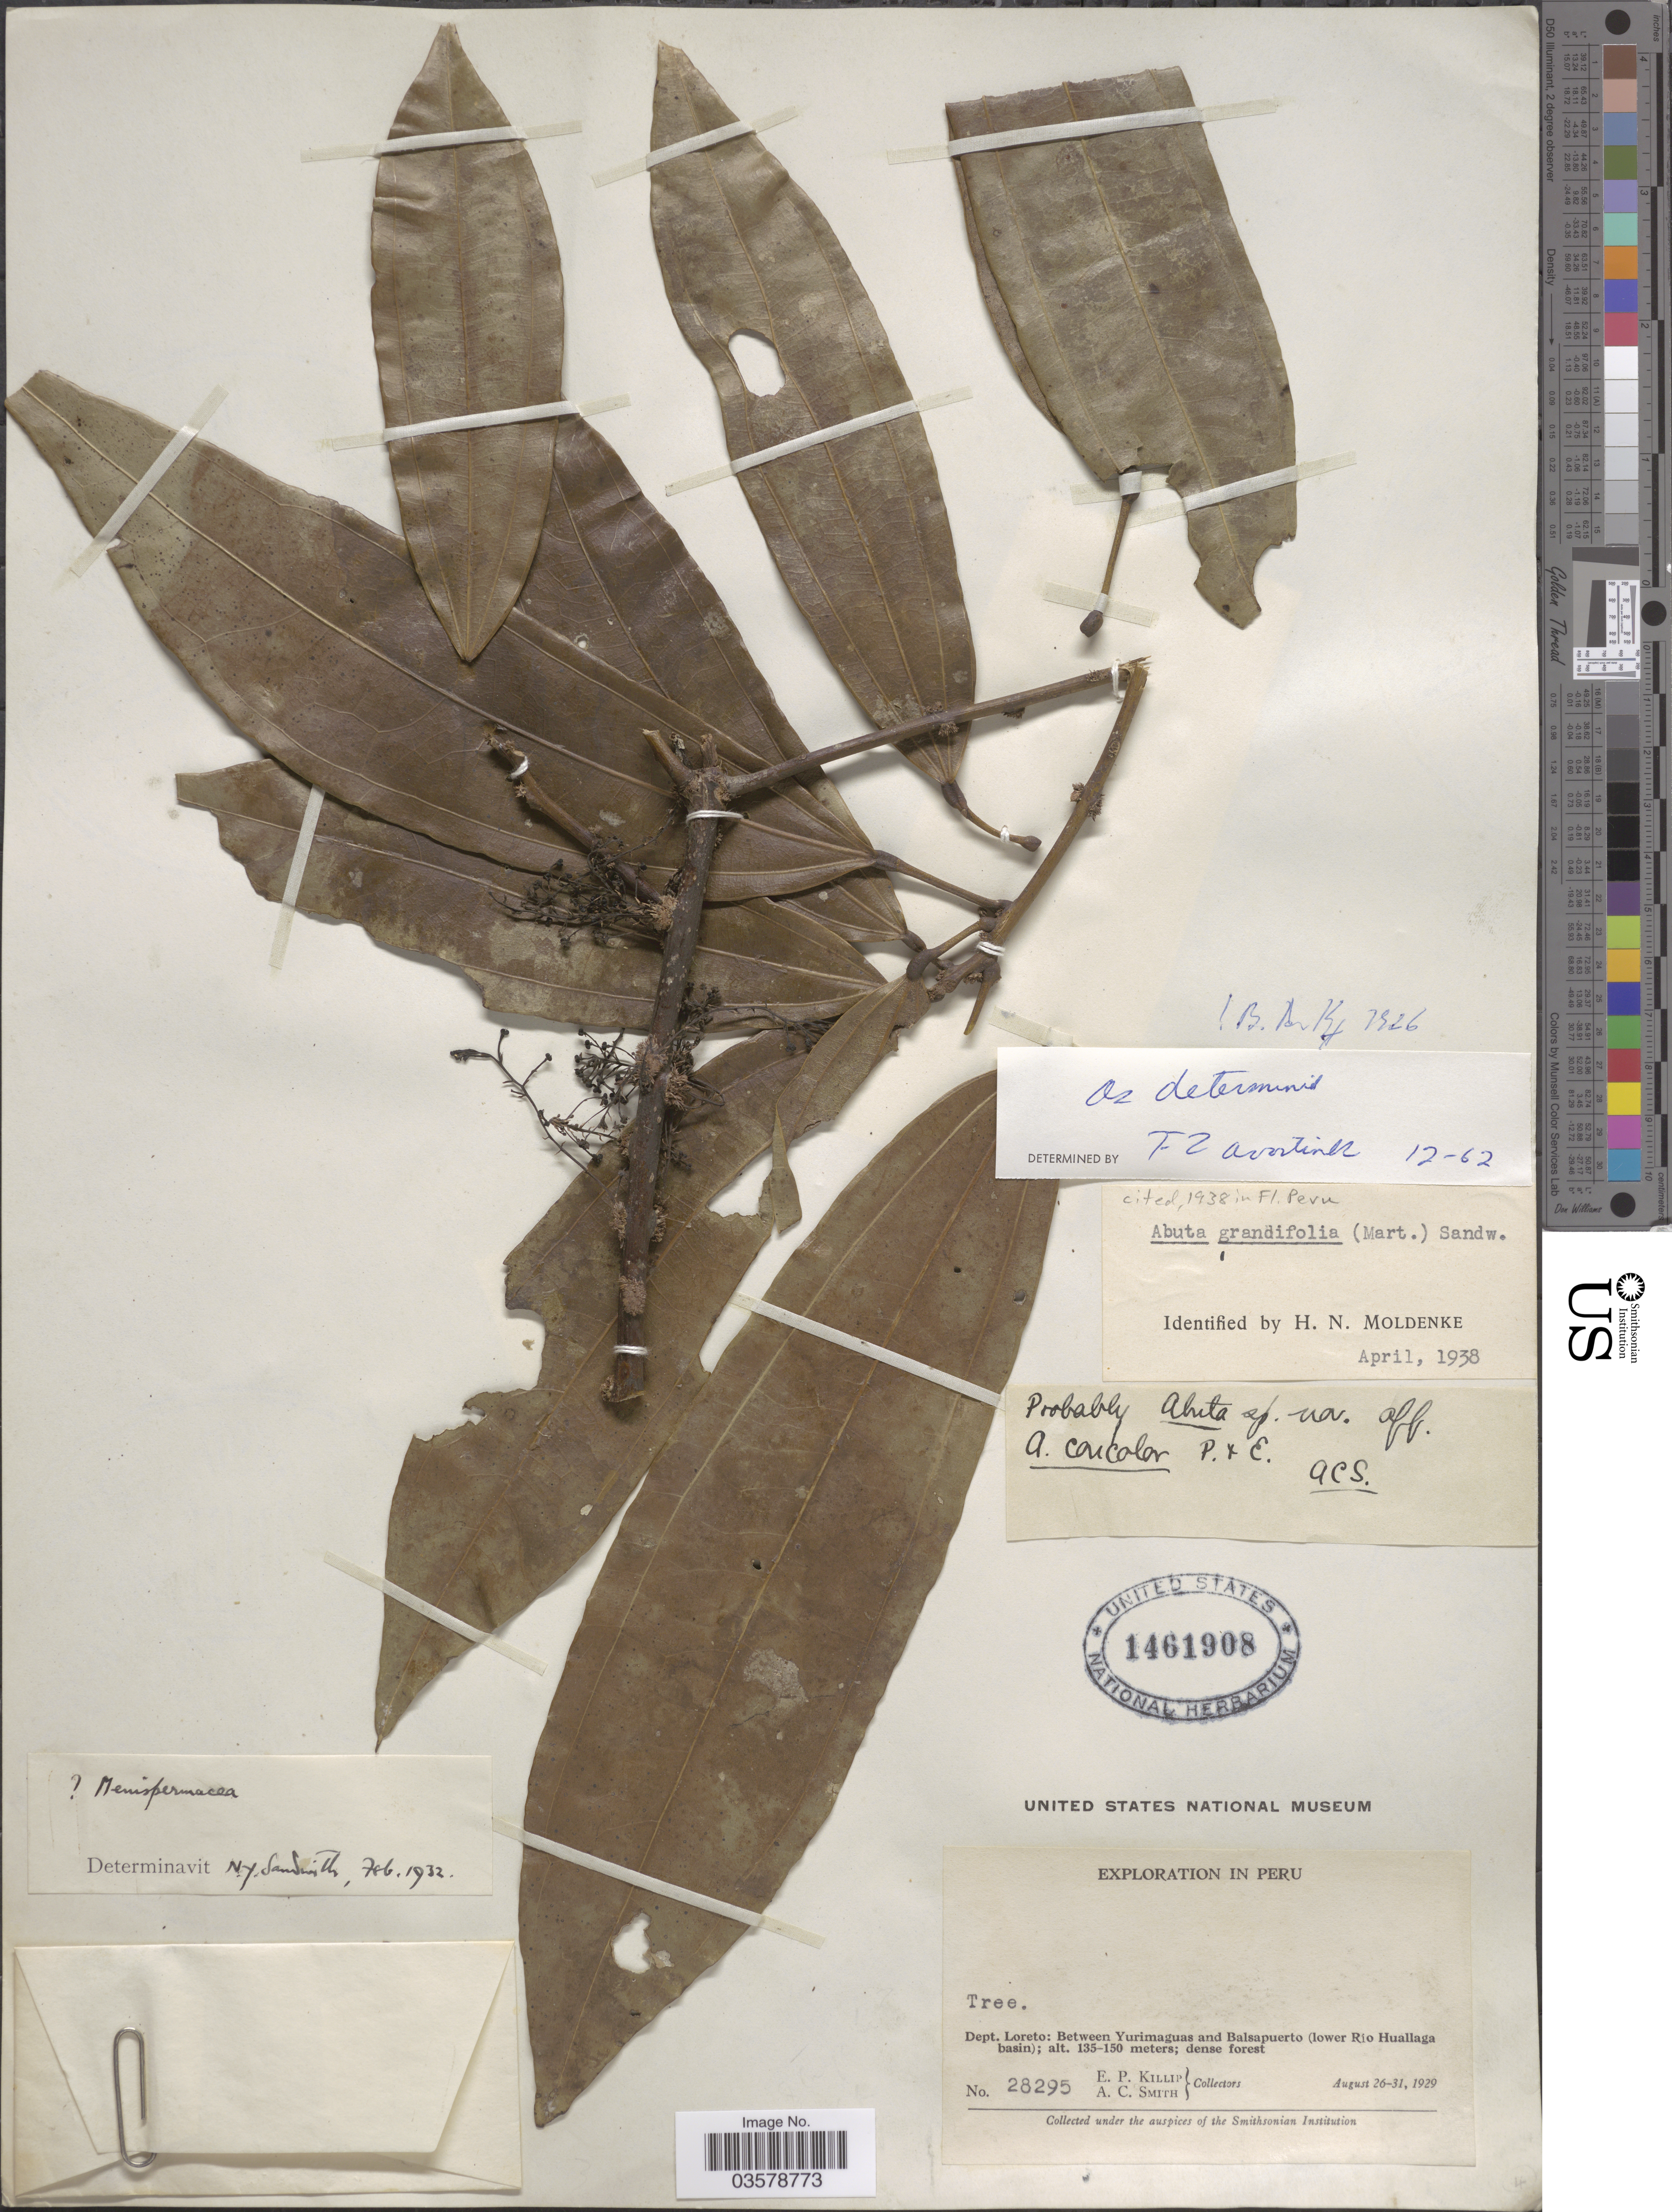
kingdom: Plantae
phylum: Tracheophyta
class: Magnoliopsida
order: Ranunculales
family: Menispermaceae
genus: Abuta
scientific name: Abuta grandifolia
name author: (Mart.) Sandwith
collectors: E. P. Killip & A. C. Smith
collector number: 28295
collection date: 1929-08-26/1929-08-31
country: Peru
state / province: Loreto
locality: Dept. Loreto: Between Yurimaguas and Balsapuerto (lower Río Huallaga basin).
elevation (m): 135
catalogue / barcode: US 1461908